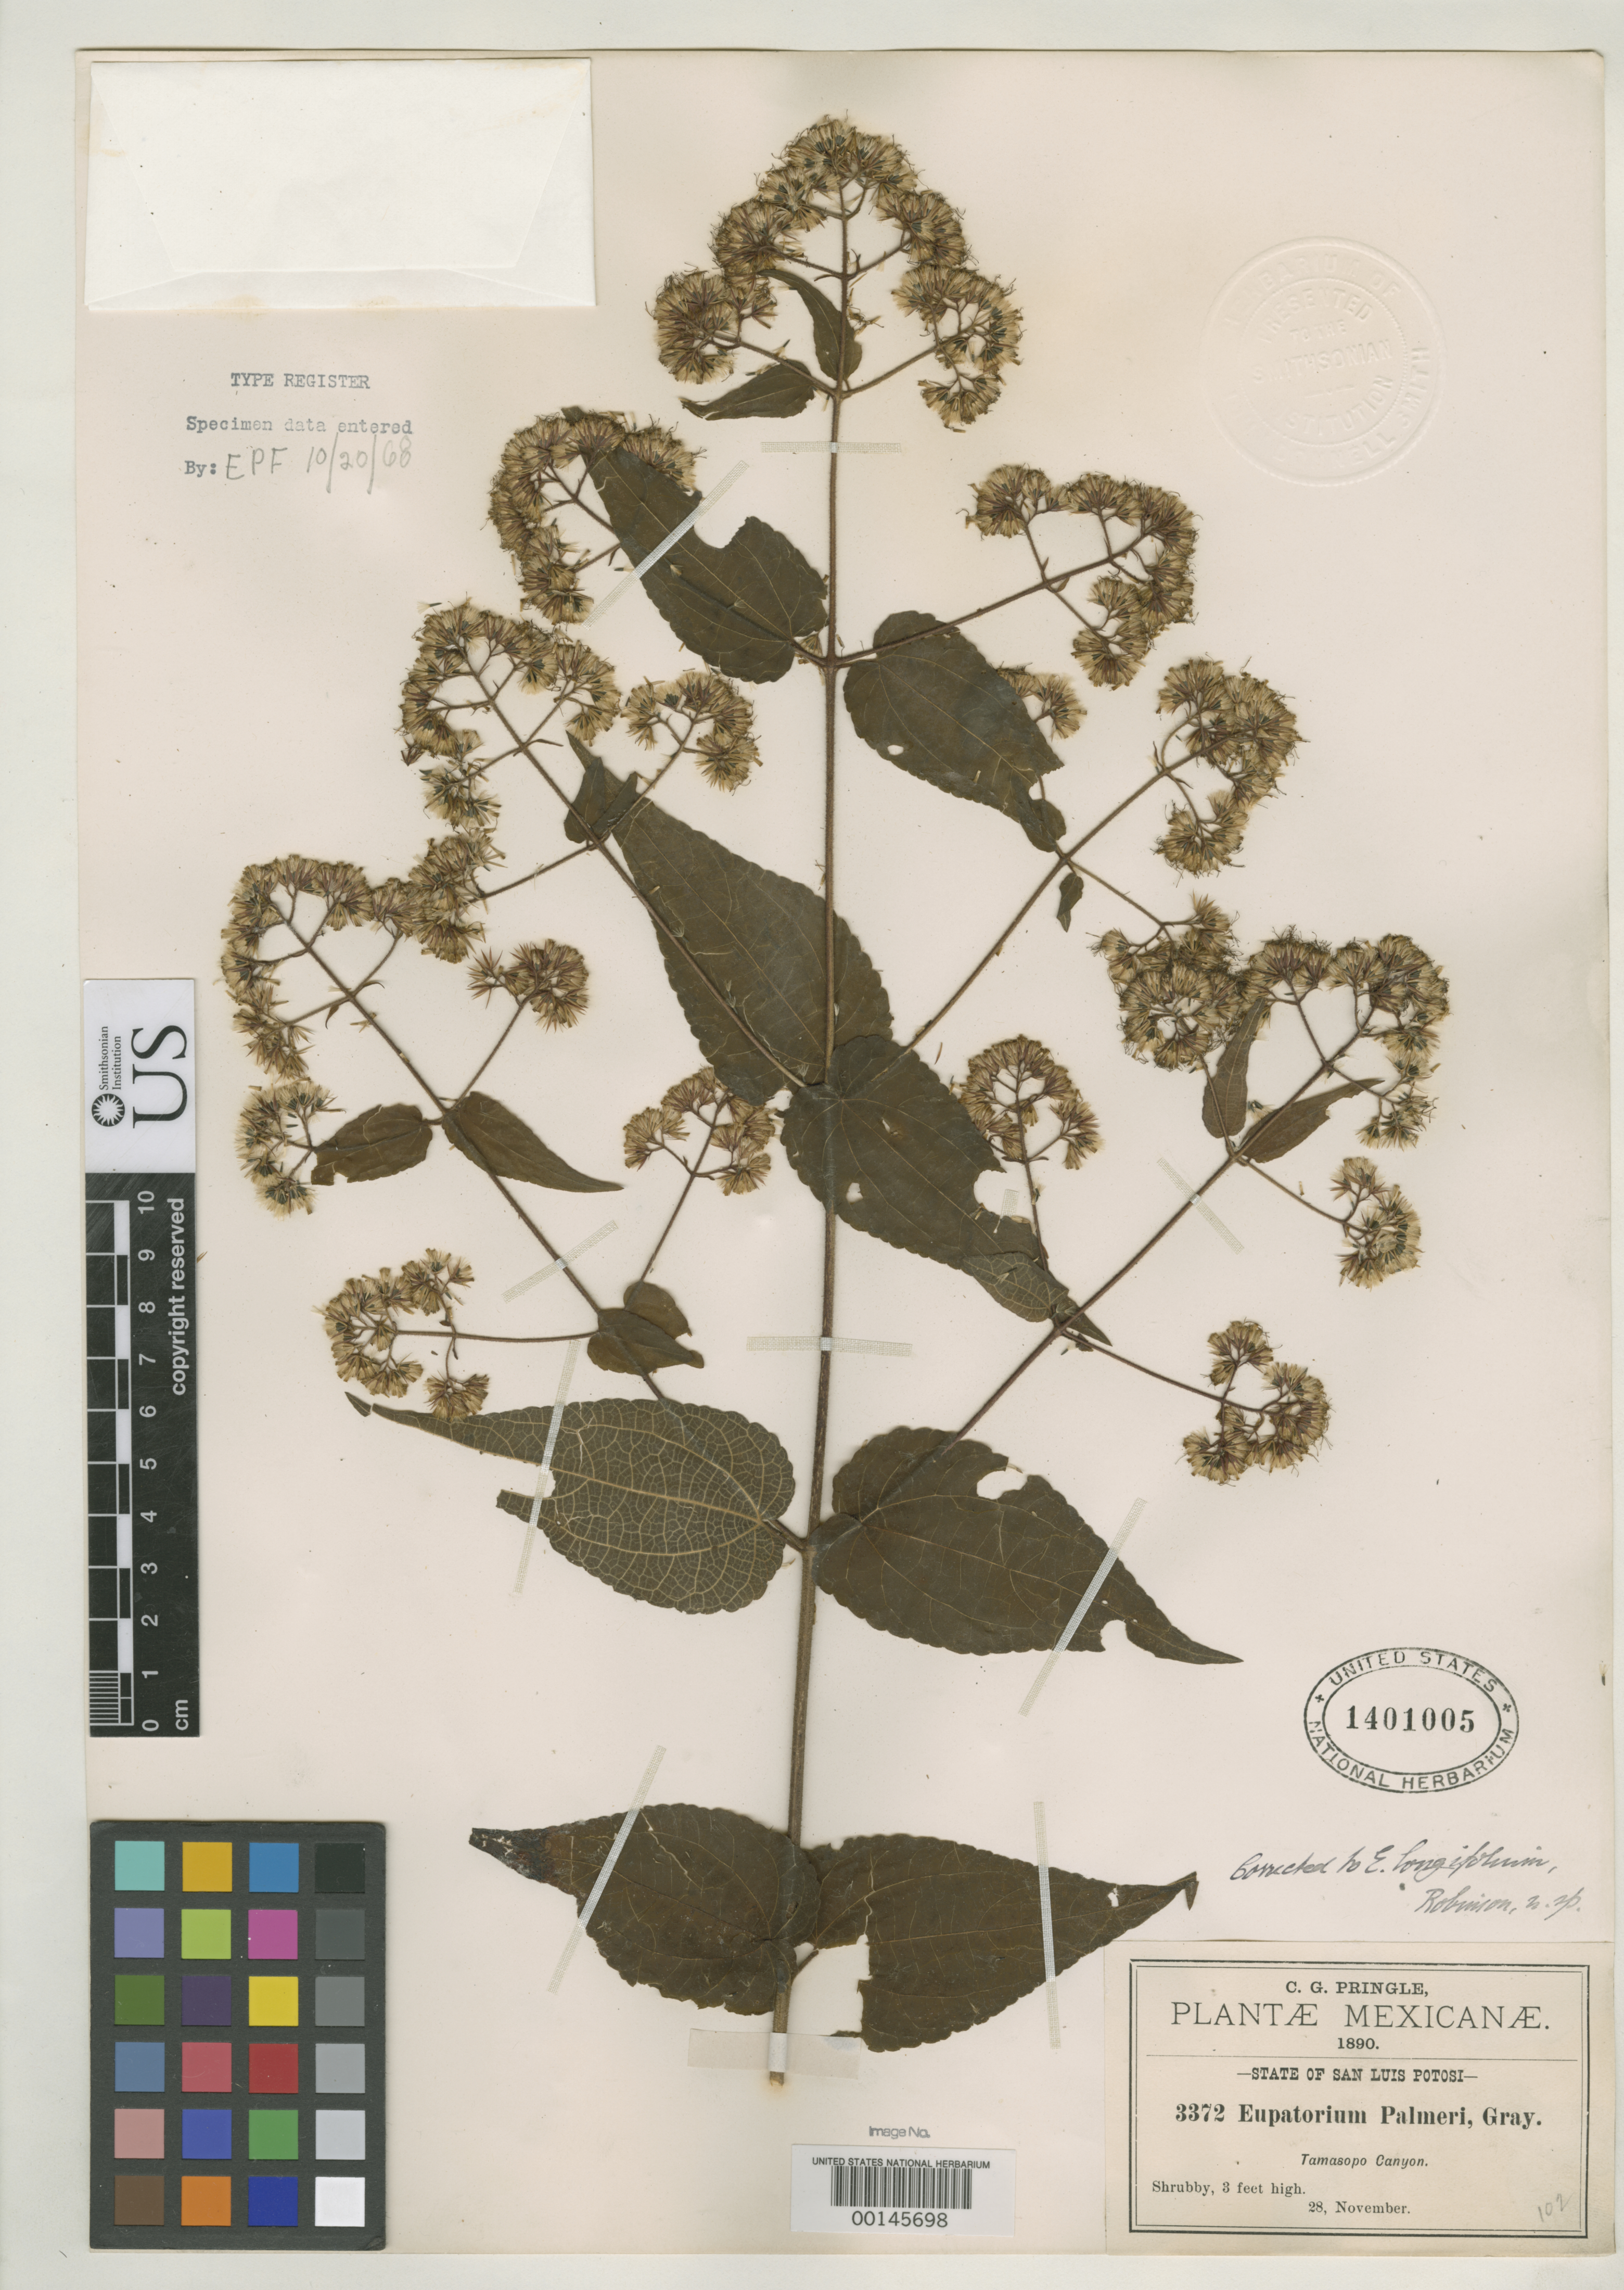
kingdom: Plantae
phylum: Tracheophyta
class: Magnoliopsida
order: Asterales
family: Asteraceae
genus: Eupatorium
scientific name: Eupatorium longifolium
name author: B.L. Rob.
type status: Isotype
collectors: C. G. Pringle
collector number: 3372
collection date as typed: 28 Nov 1890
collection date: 1890-11-28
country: Mexico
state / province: San Luis Potosi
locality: Tamasopo Canyon.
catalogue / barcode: US 1401005